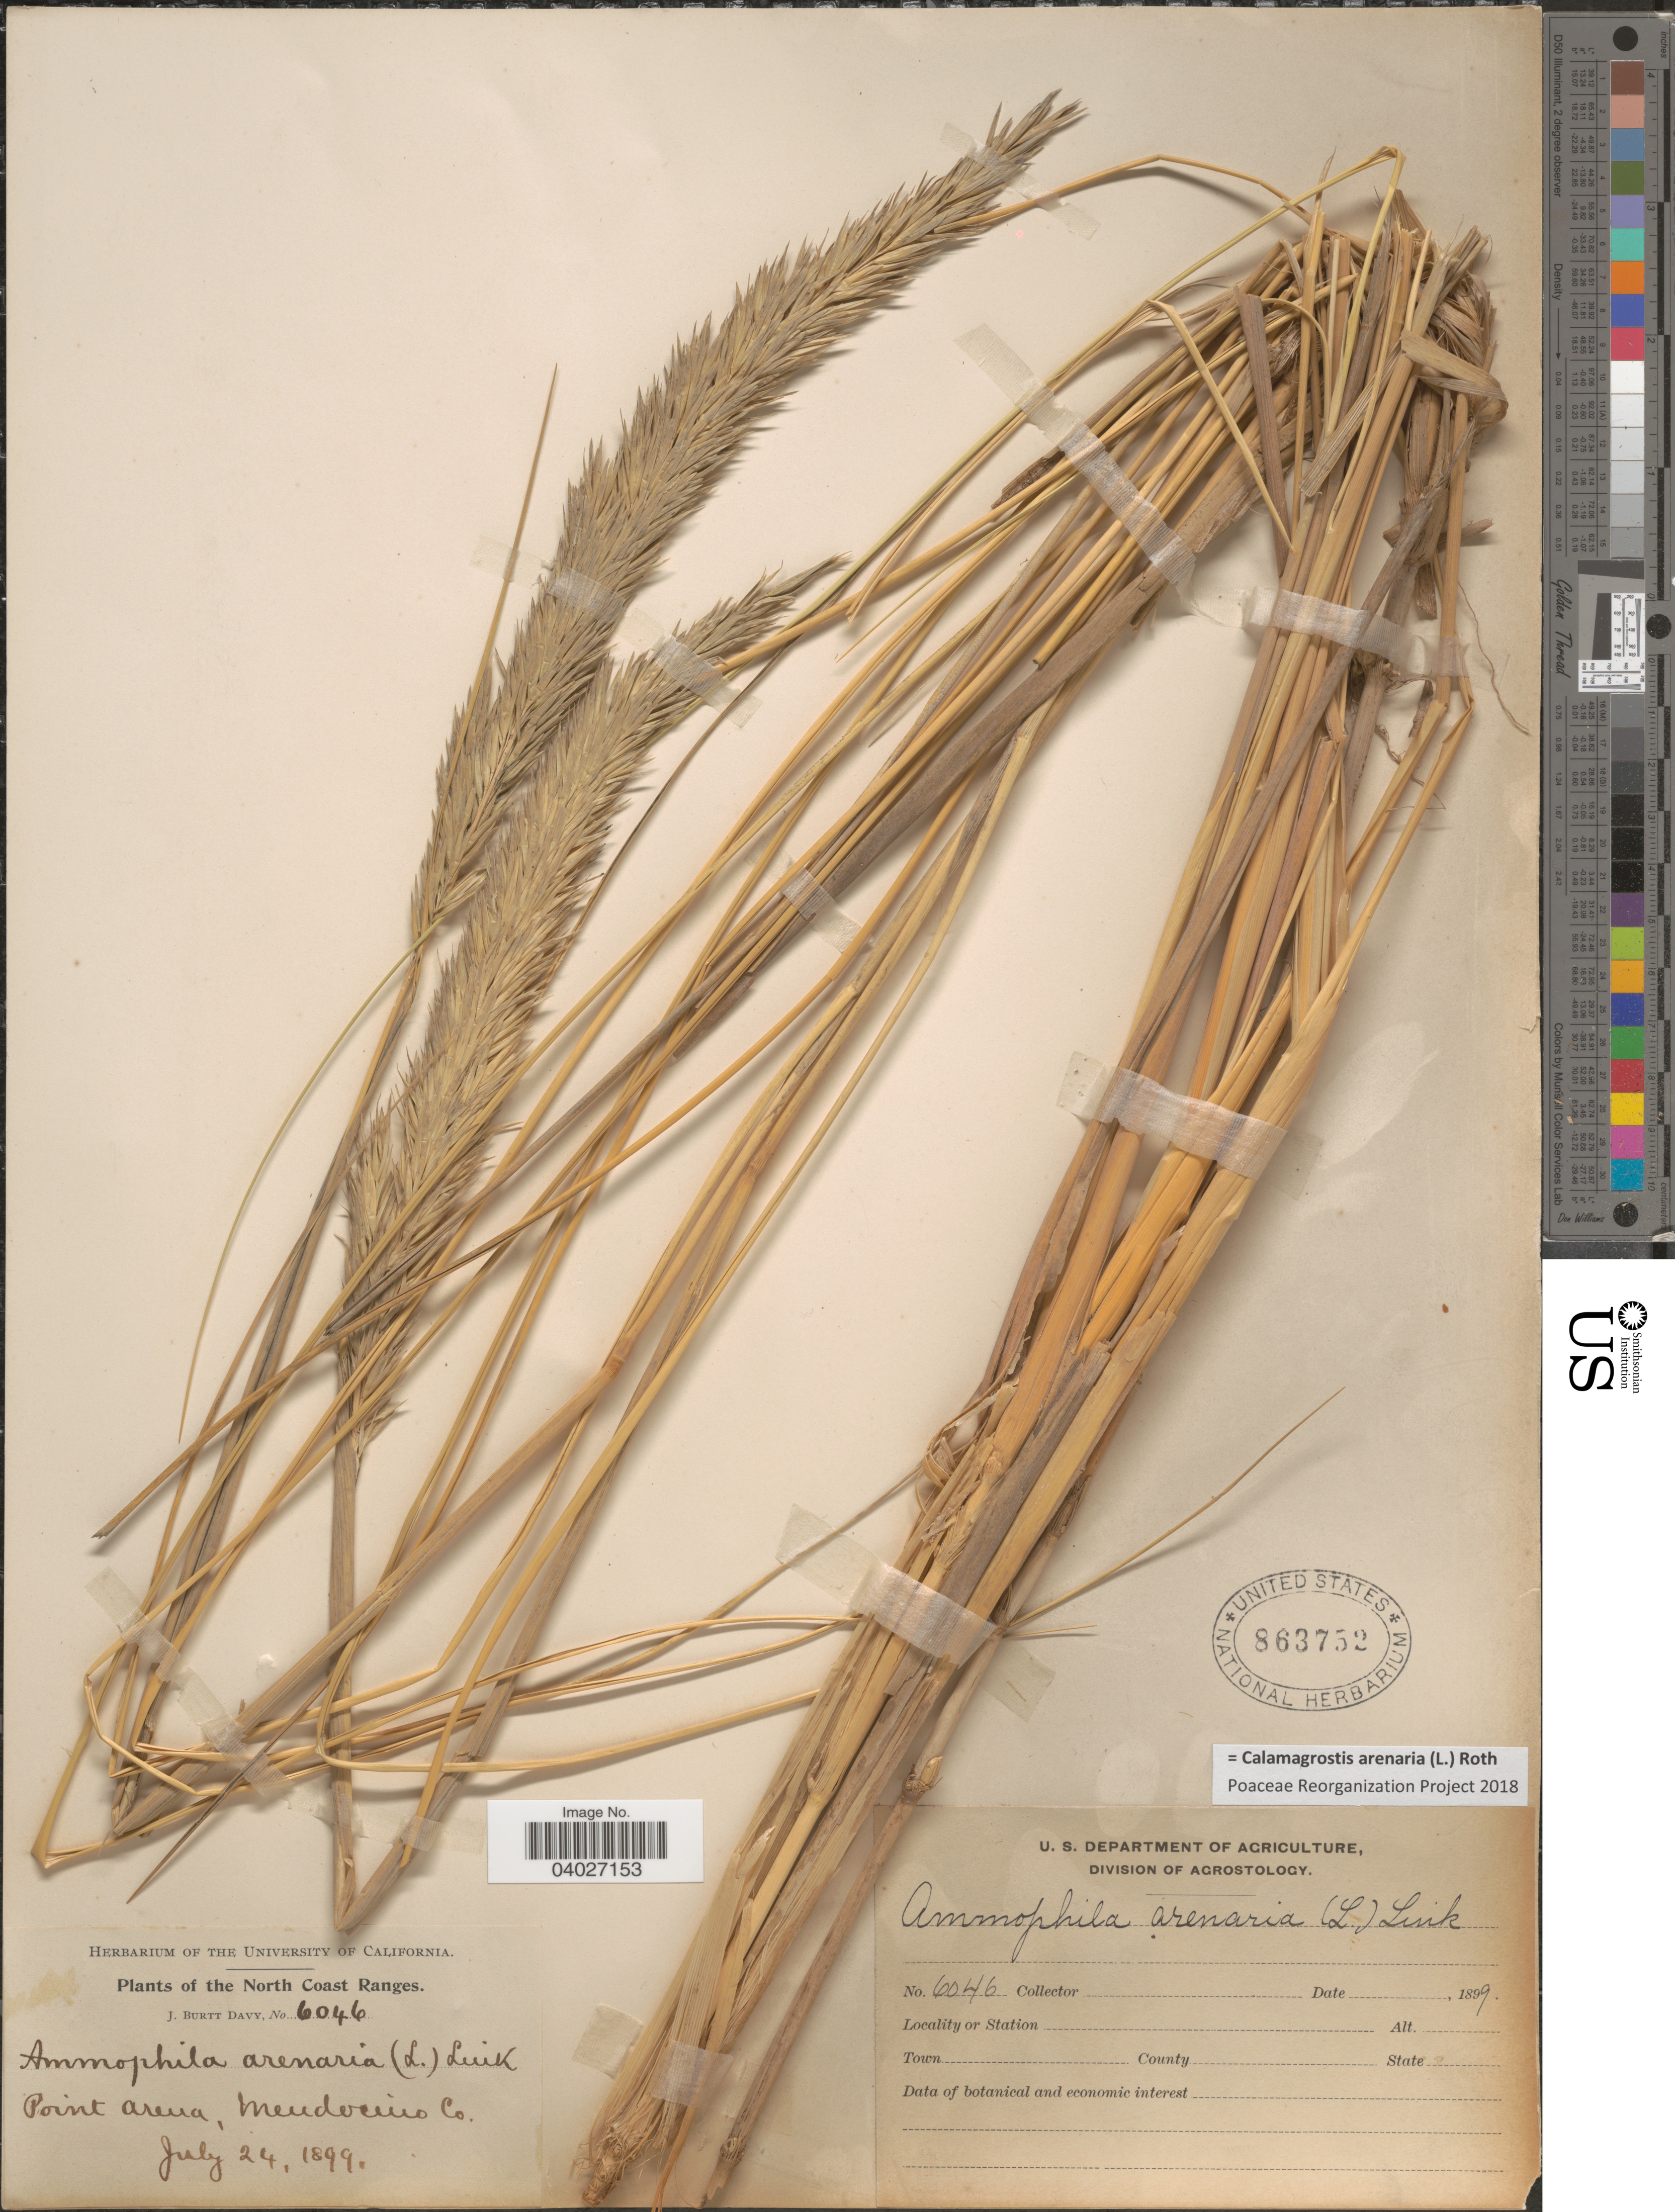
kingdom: Plantae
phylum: Tracheophyta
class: Liliopsida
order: Poales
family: Poaceae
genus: Calamagrostis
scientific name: Calamagrostis arenaria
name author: (L.) Roth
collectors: J. Burtt Davy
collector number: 6046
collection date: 1899-07-24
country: United States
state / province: California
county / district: Mendocino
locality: The North Coast Ranges. Point Arena, Mendocino Co.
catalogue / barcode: US 863752